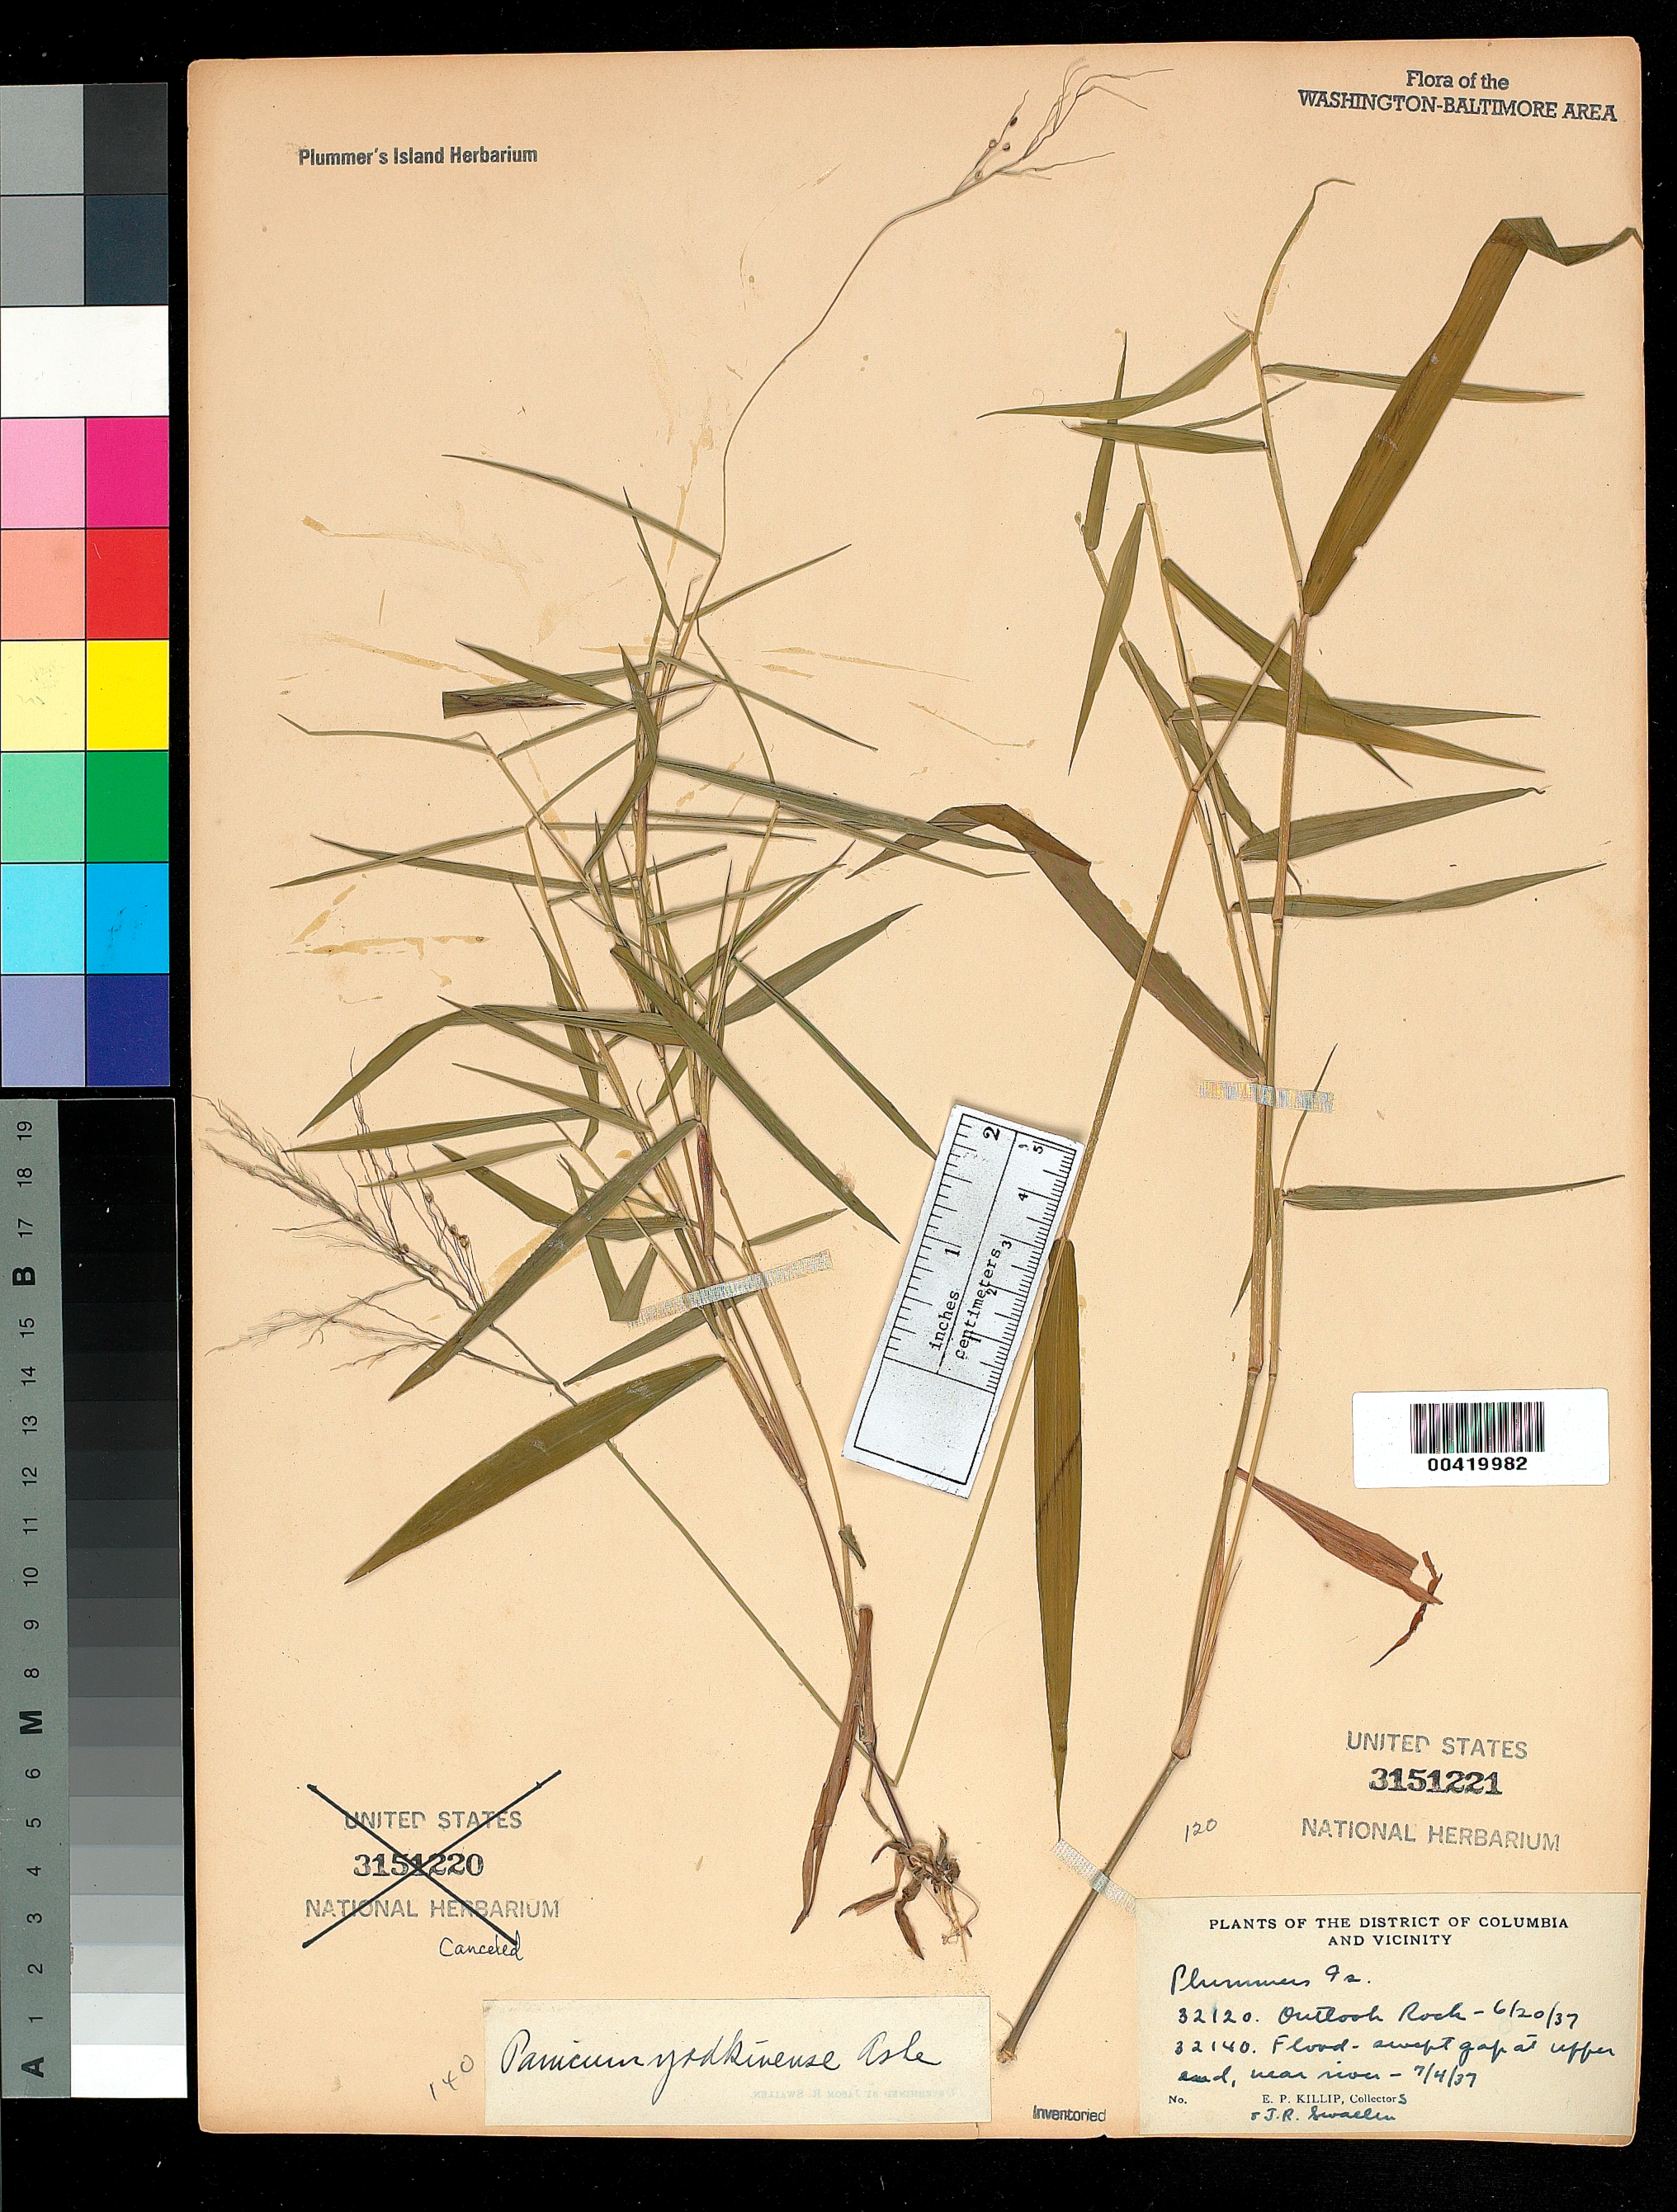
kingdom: Plantae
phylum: Tracheophyta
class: Liliopsida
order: Poales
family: Poaceae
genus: Dichanthelium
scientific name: Dichanthelium dichotomum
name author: (L.) Gould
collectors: E. P. Killip & J. R. Swallen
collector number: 32120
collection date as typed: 20 Jun 1937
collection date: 1937-06-20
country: United States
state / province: Maryland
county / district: Montgomery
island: Plummers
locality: Plummer's Island; Outlook Rock C. & O. Canal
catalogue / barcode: US 3151221